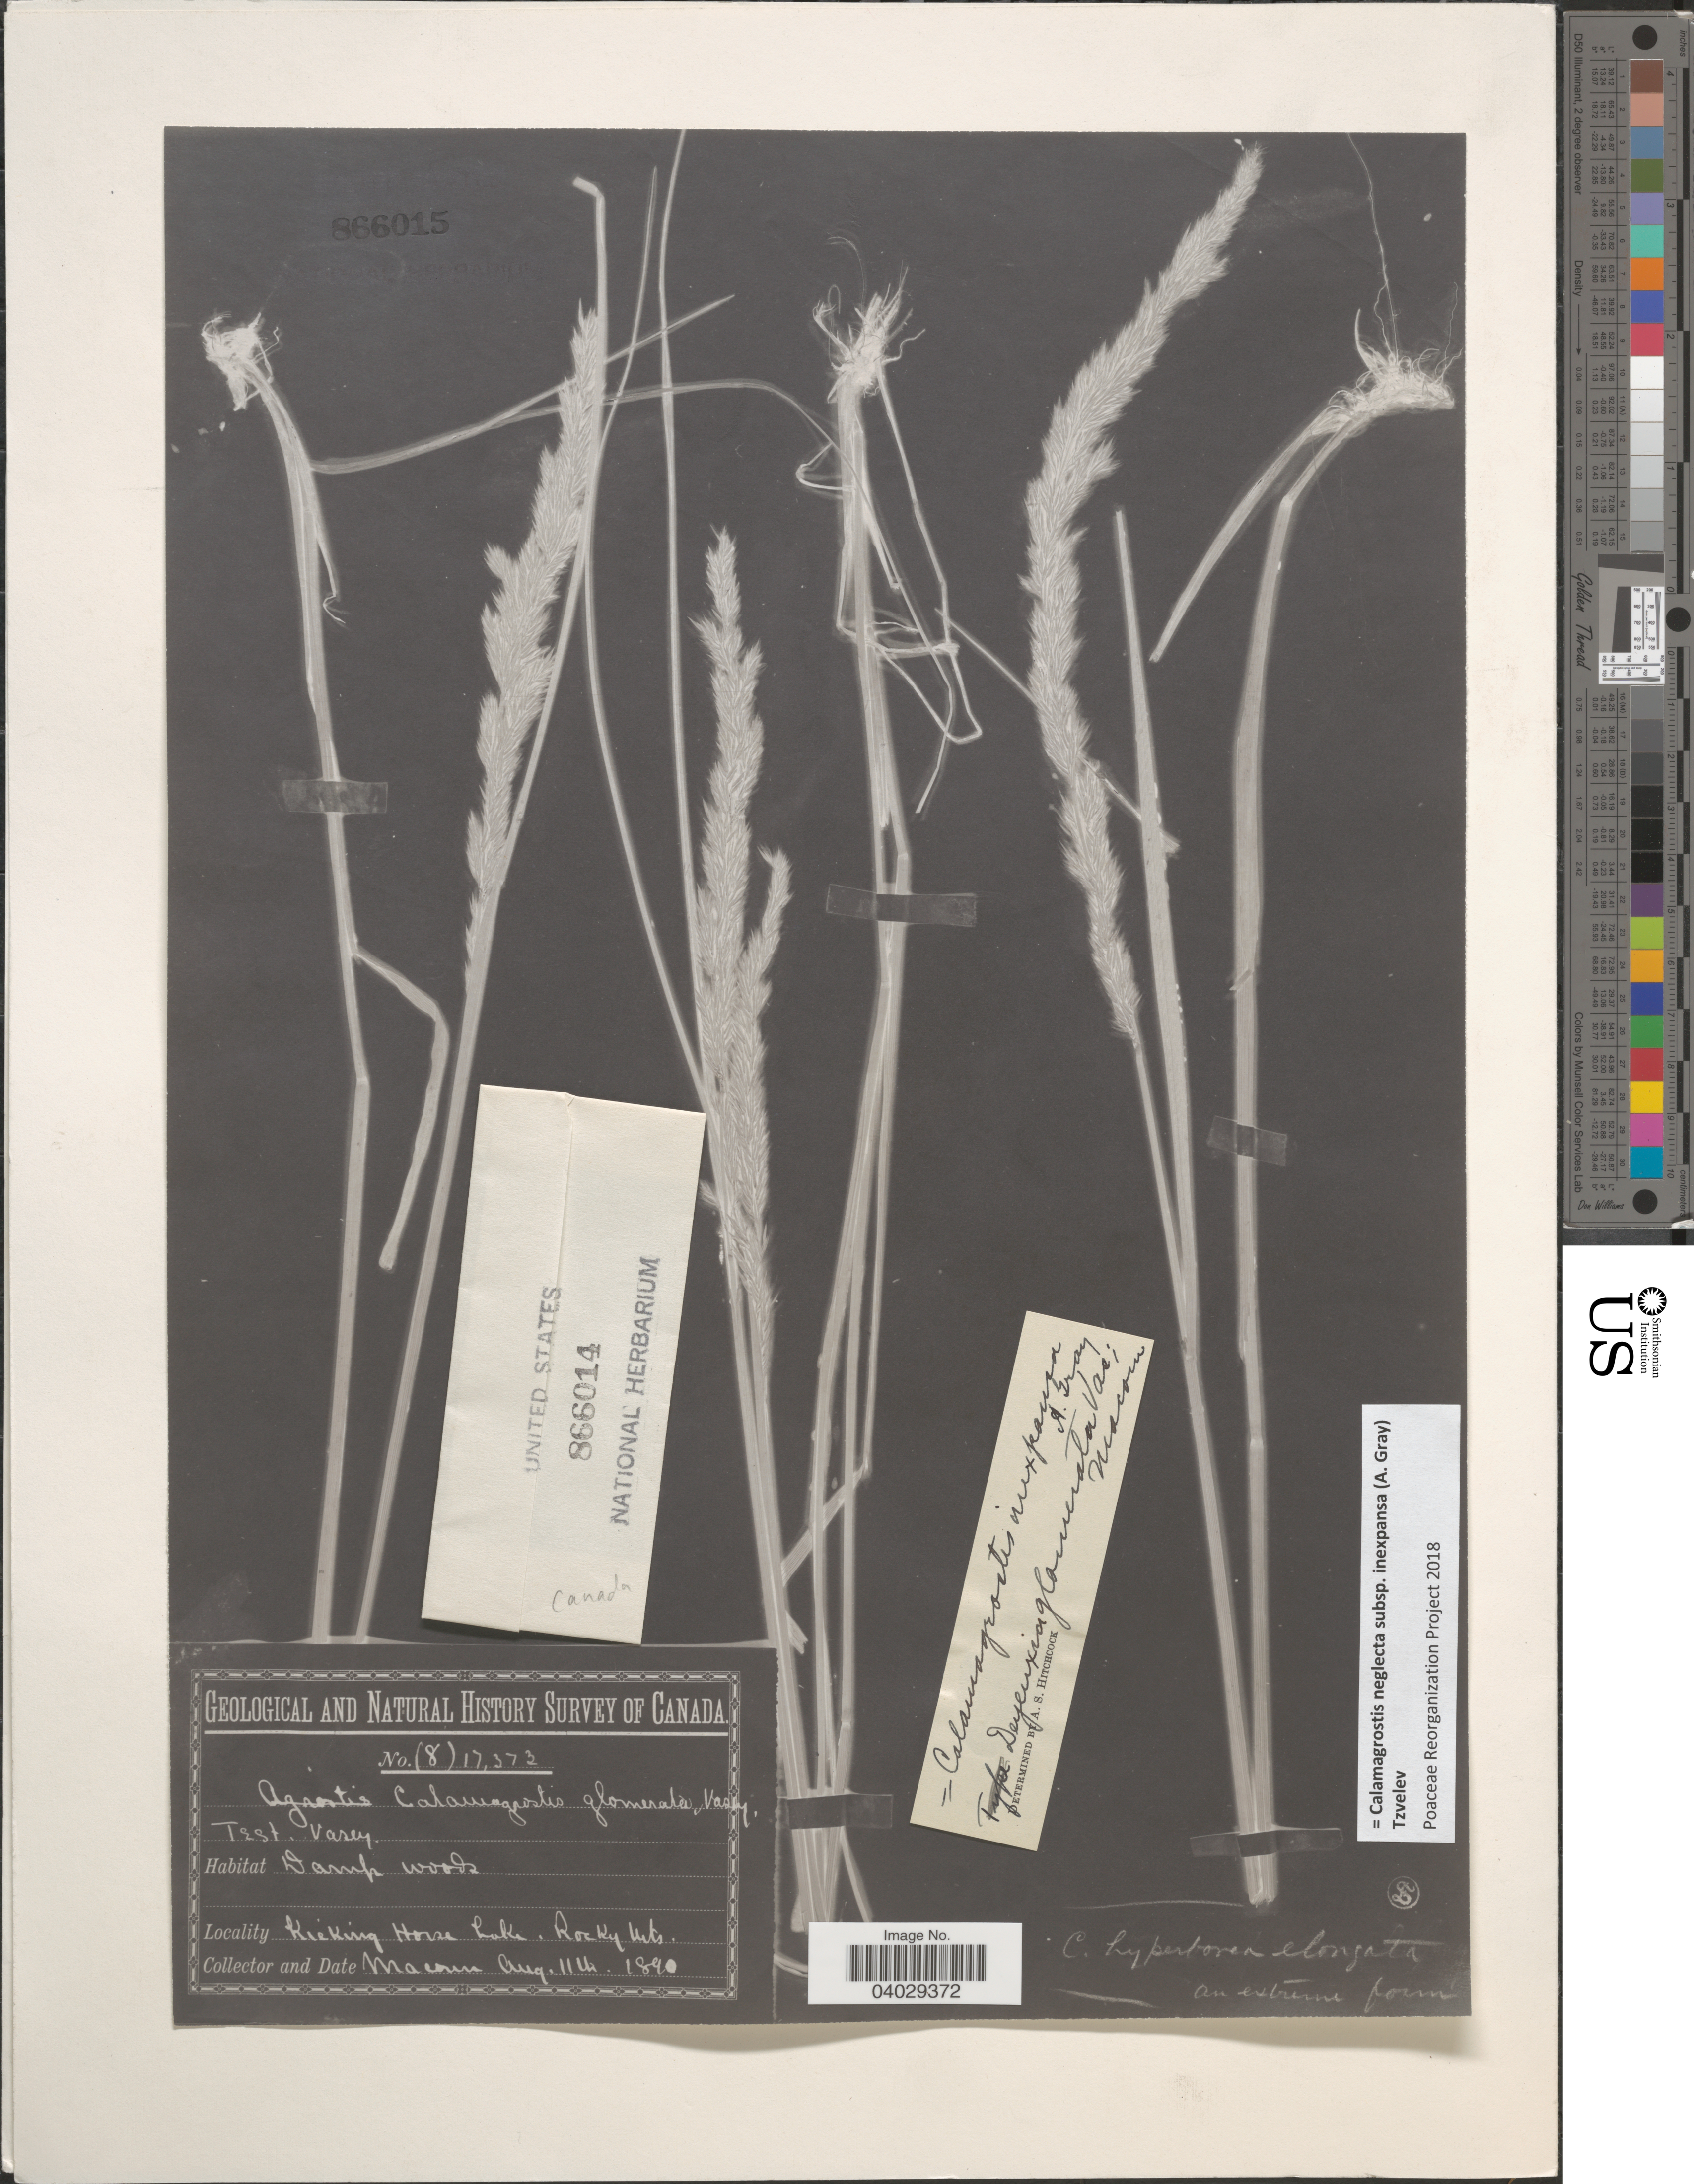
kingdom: Plantae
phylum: Tracheophyta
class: Liliopsida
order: Poales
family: Poaceae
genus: Calamagrostis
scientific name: Calamagrostis neglecta subsp. inexpansa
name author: (A. Gray) Tzvelev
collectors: -- Macoun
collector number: (8)17373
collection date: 1890-08-11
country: Canada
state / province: British Columbia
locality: Kicking Horse Lake, Rocky Mts.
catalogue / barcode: US 866014